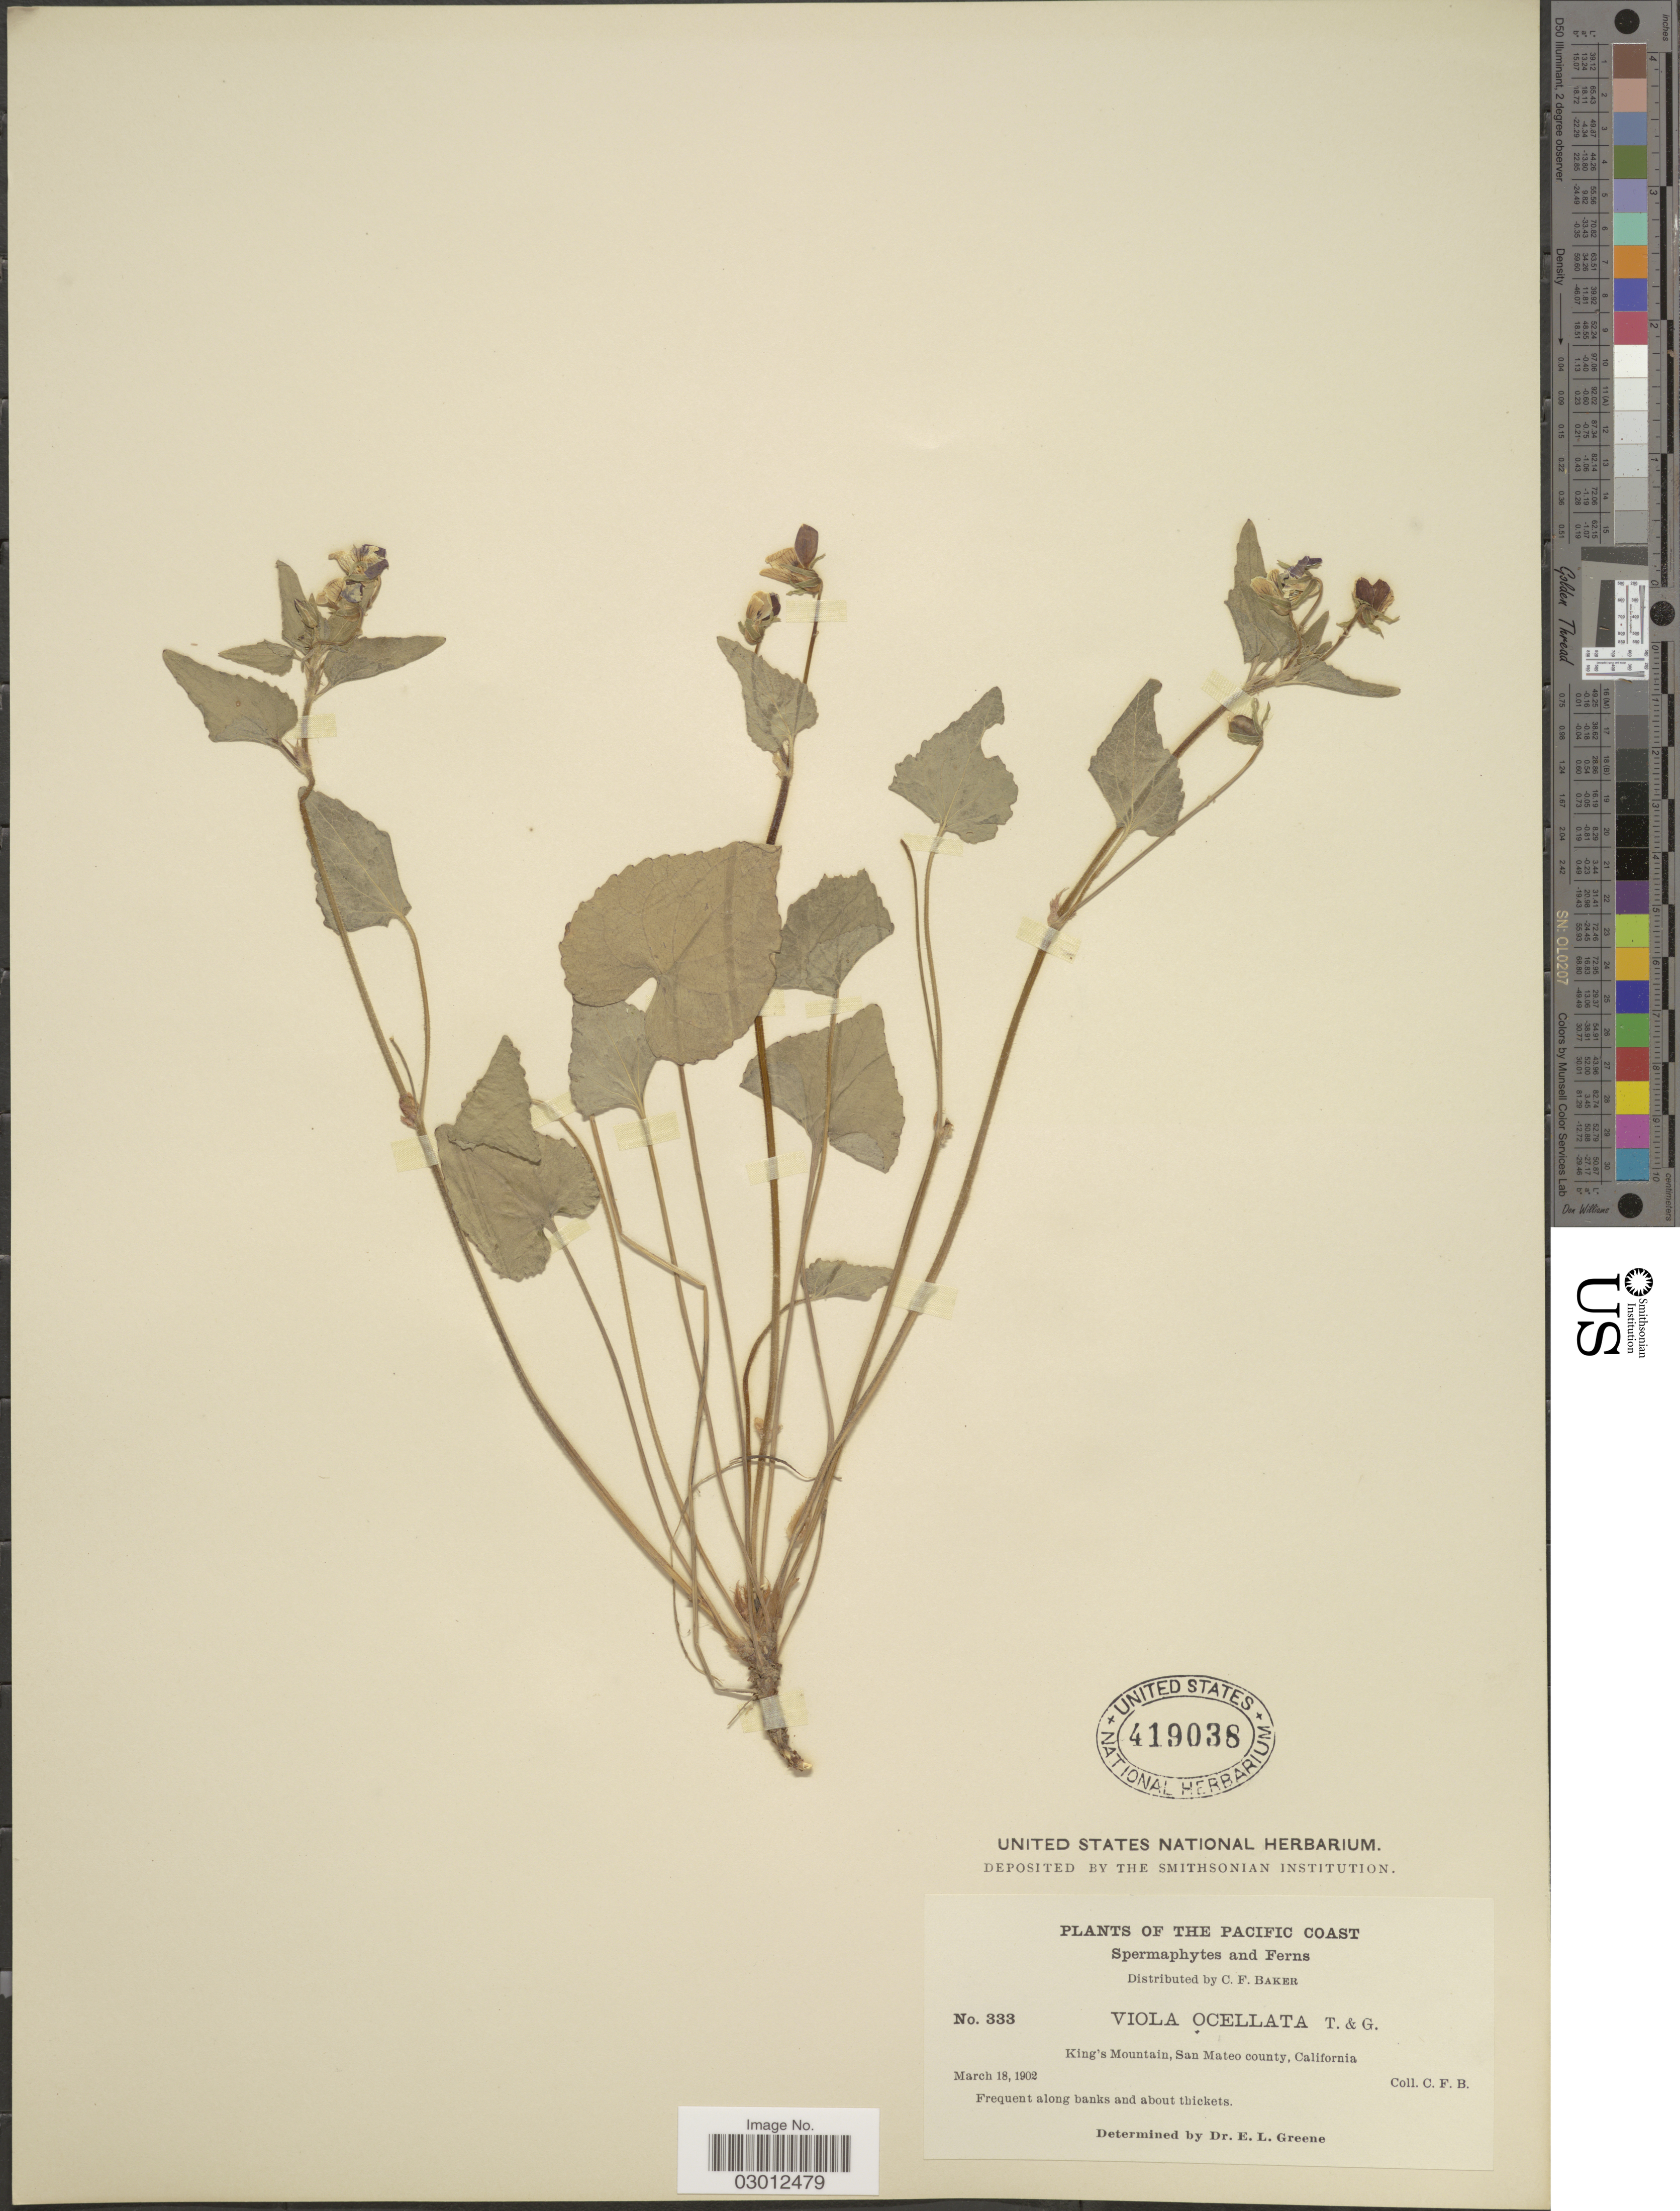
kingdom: Plantae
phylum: Tracheophyta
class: Magnoliopsida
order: Malpighiales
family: Violaceae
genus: Viola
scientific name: Viola ocellata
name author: Torr. & A. Gray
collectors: C. F. Baker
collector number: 333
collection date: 1902-03-18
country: United States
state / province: California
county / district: San Mateo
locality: The Pacific Coast. King's Mountains, San Mateo county.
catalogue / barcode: US 419038